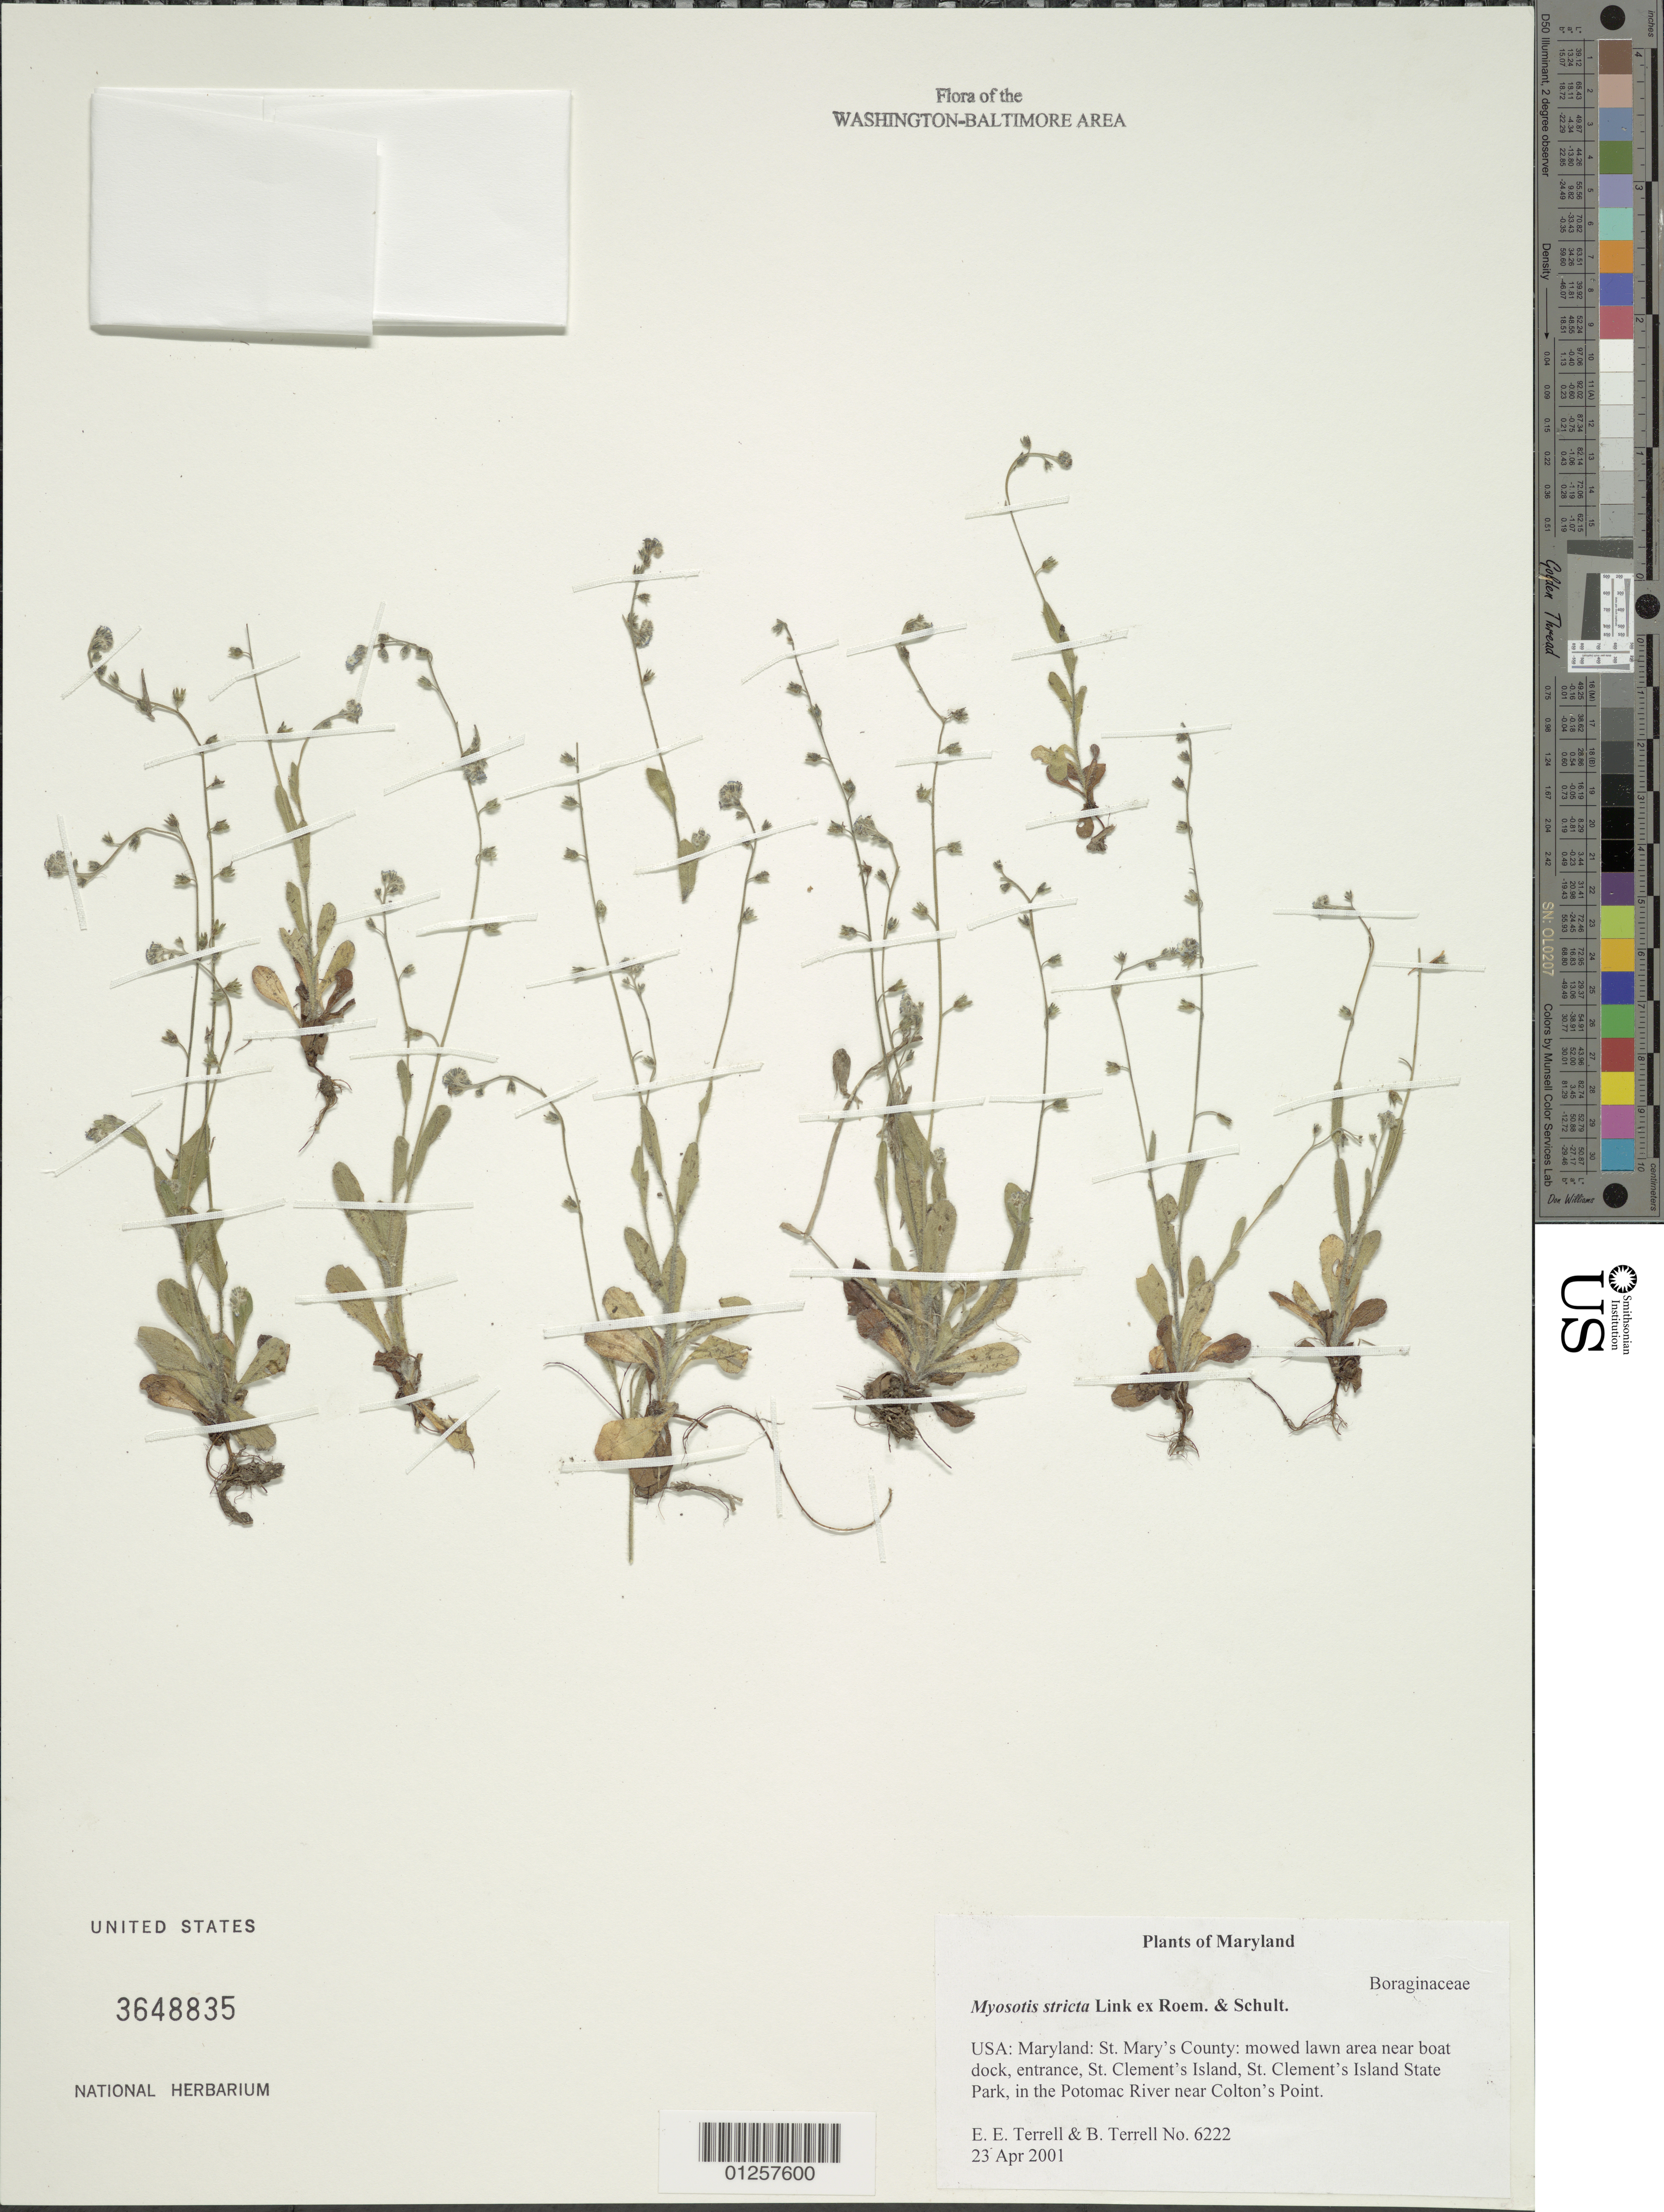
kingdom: Plantae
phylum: Tracheophyta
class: Magnoliopsida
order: Boraginales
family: Boraginaceae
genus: Myosotis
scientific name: Myosotis ramosissima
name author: Rochel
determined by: Goldman, Doug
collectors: E. E. Terrell & B. Terrell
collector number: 6222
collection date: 2001-04-23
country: United States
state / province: Maryland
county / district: St. Mary's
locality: Mowed lawn are near boat, entrance, St. Clement's Island, St. Clement's Island Park, in the Potomac River near Colton's Point.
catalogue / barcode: US 3648835